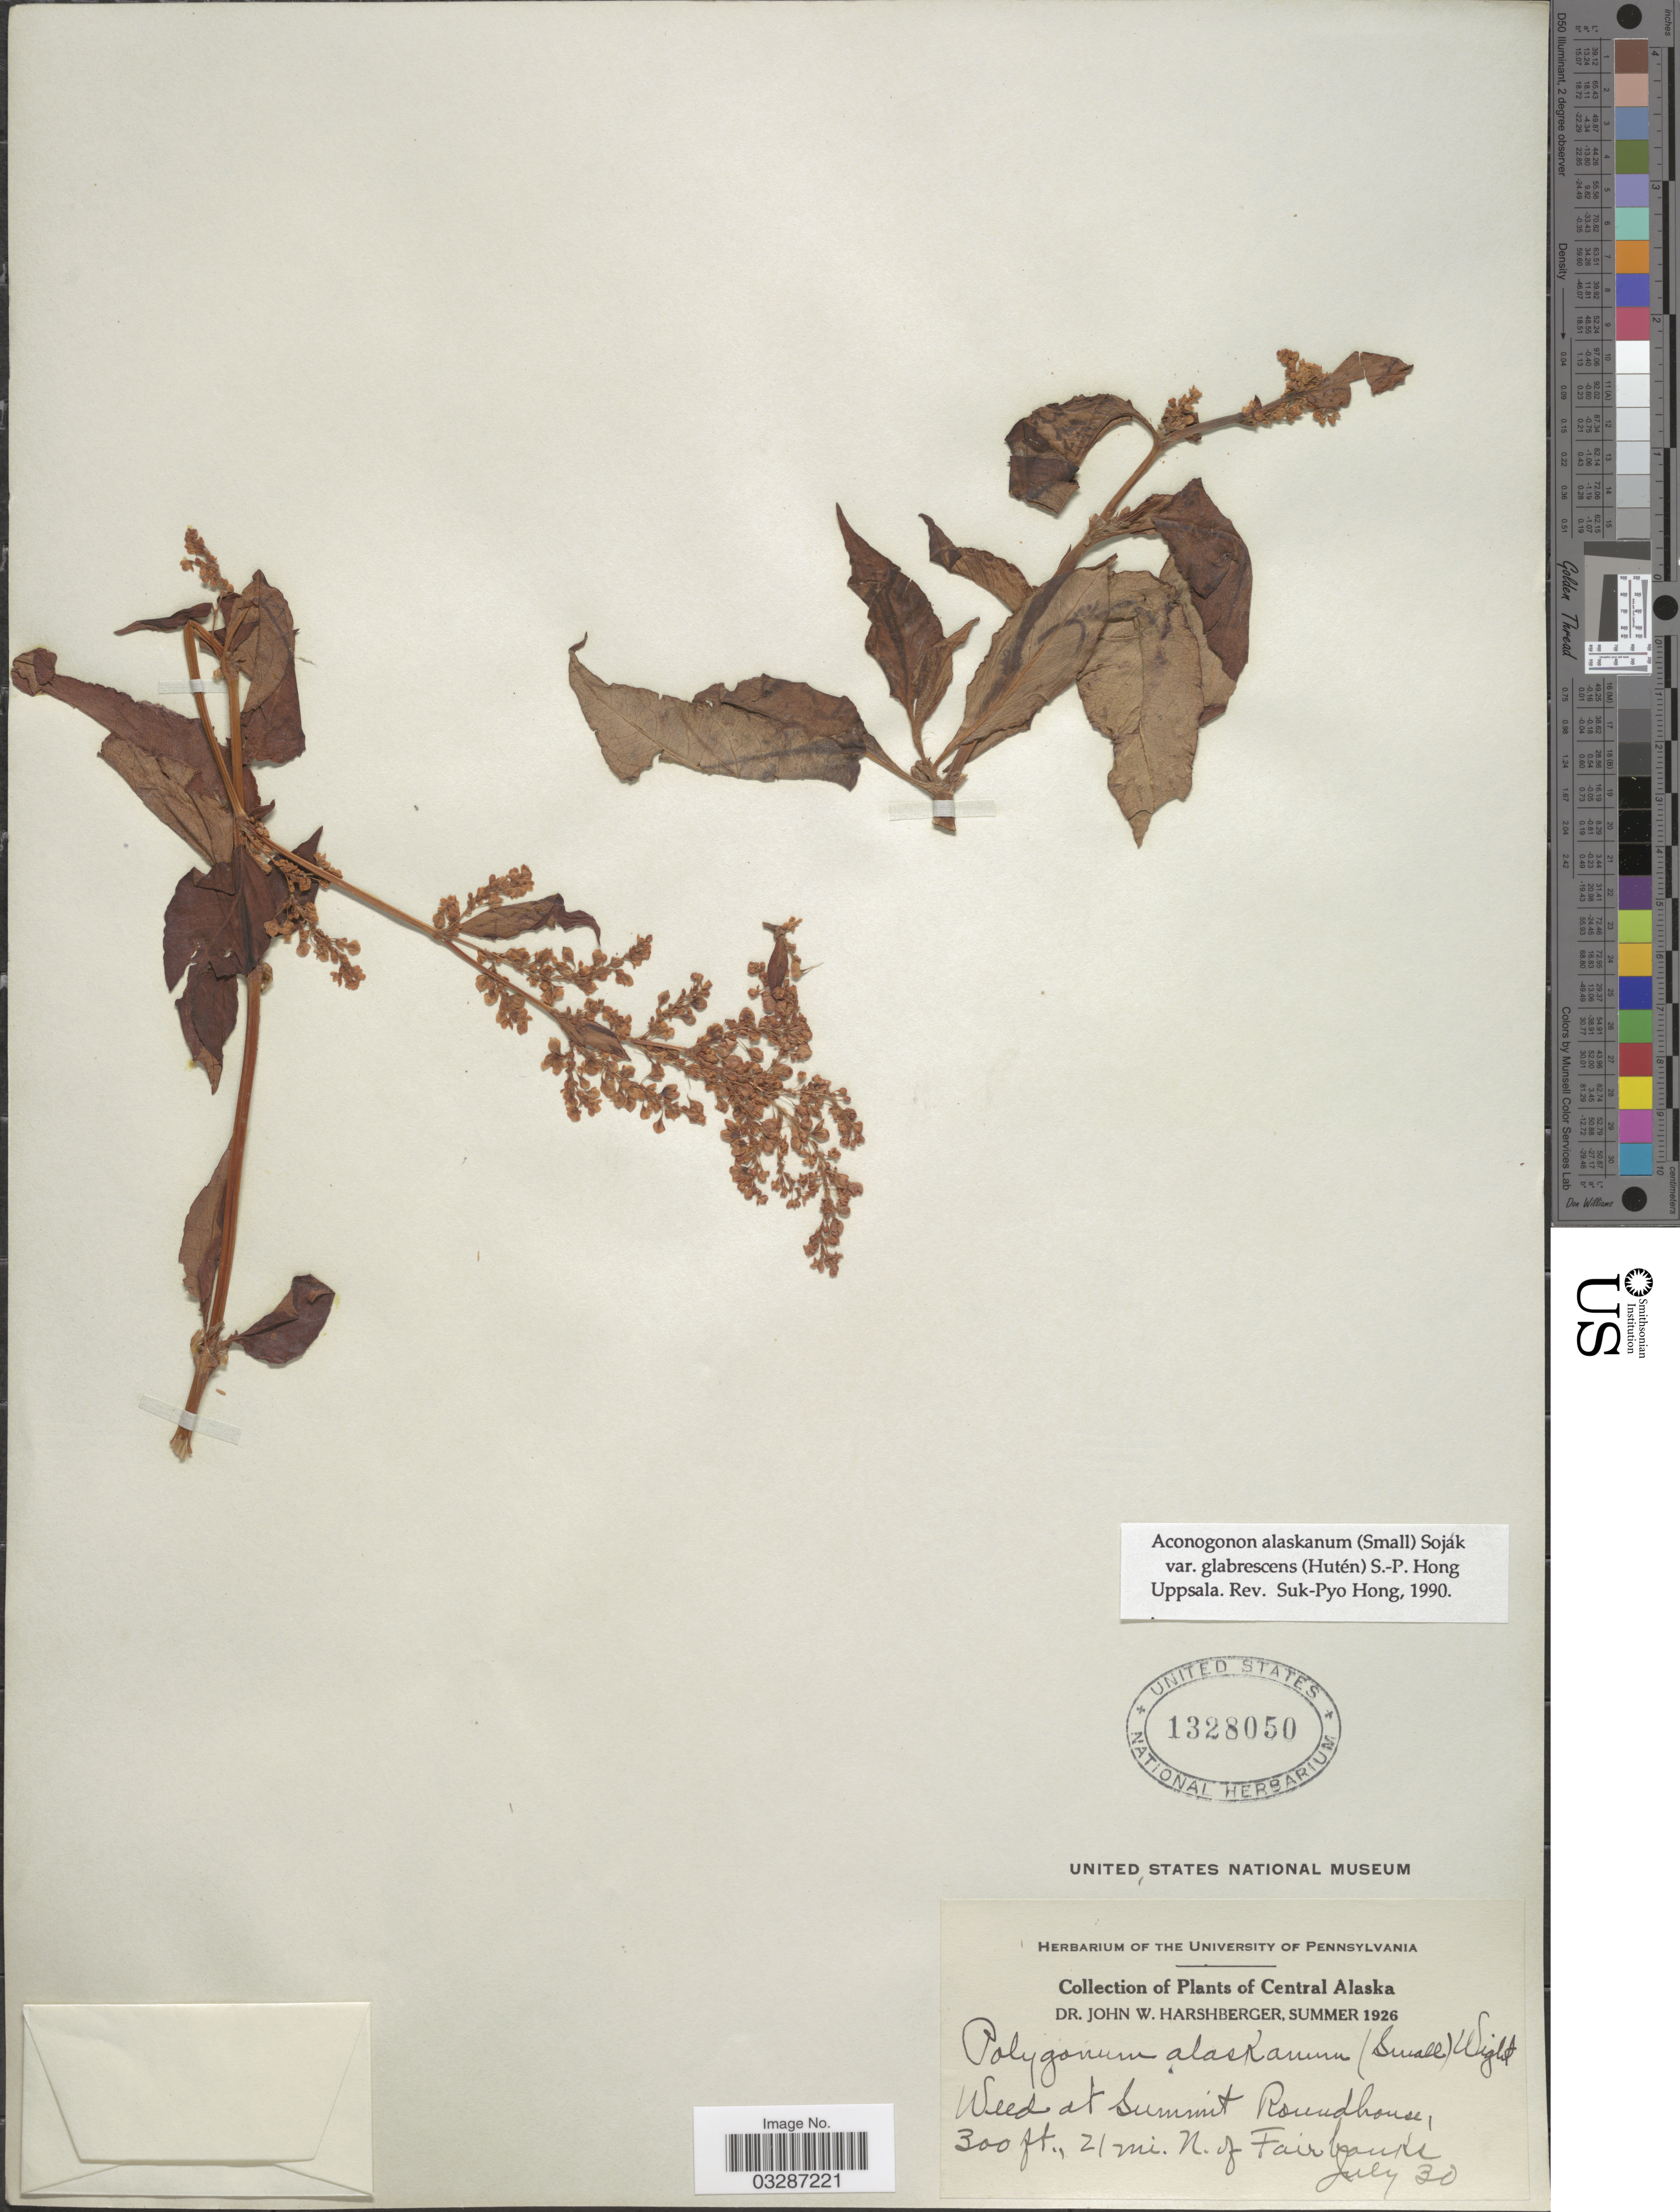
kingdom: Plantae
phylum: Tracheophyta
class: Magnoliopsida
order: Caryophyllales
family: Polygonaceae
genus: Koenigia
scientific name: Koenigia alaskana var. glabrescens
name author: (Hultén) T.M. Schust. & Reveal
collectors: J. W. Harshberger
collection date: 1926-07-30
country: United States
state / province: Alaska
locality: Central Alaska. Weed at summit Roundhouse, 21 mi. N. of Fairbanks.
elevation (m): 91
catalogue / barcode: US 1328050